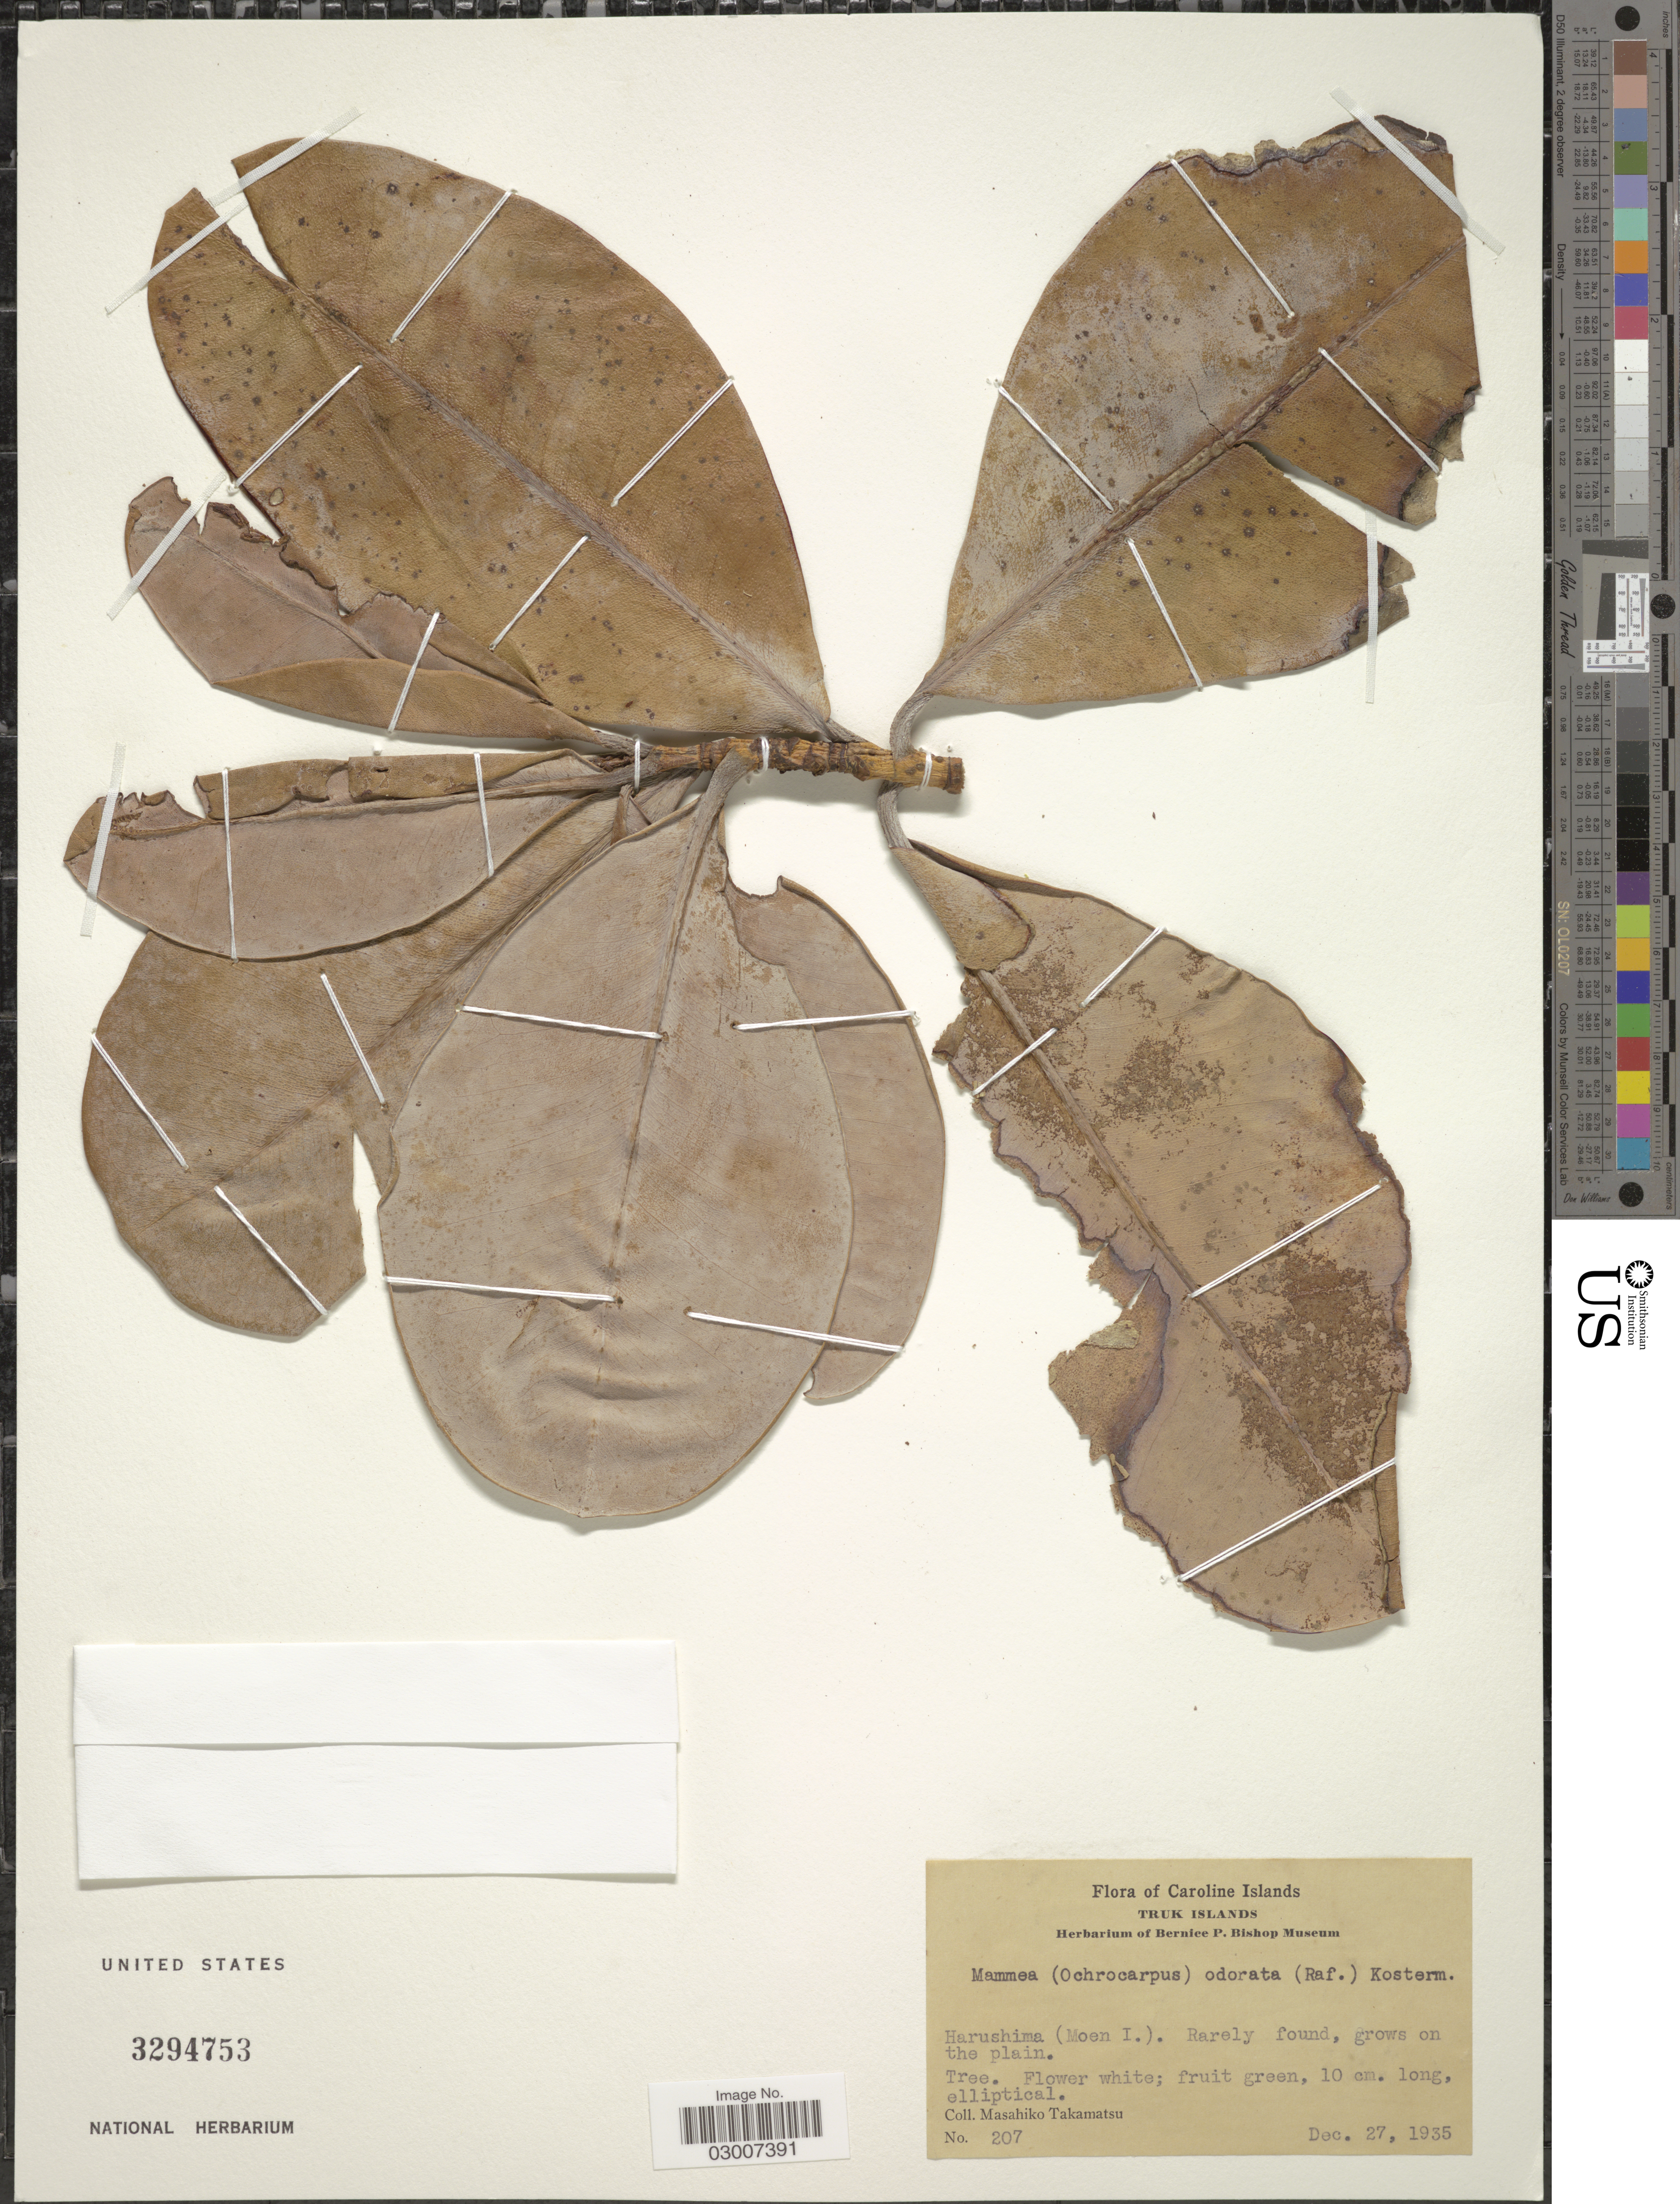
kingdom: Plantae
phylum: Tracheophyta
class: Magnoliopsida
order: Malpighiales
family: Calophyllaceae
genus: Mammea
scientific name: Mammea odorata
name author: (Raf.) Kosterm.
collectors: M. Takamatsu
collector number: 207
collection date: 1935-12-27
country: Micronesia, Federated States of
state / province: Truk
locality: Caroline Islands. Truk Islands.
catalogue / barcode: US 3294753